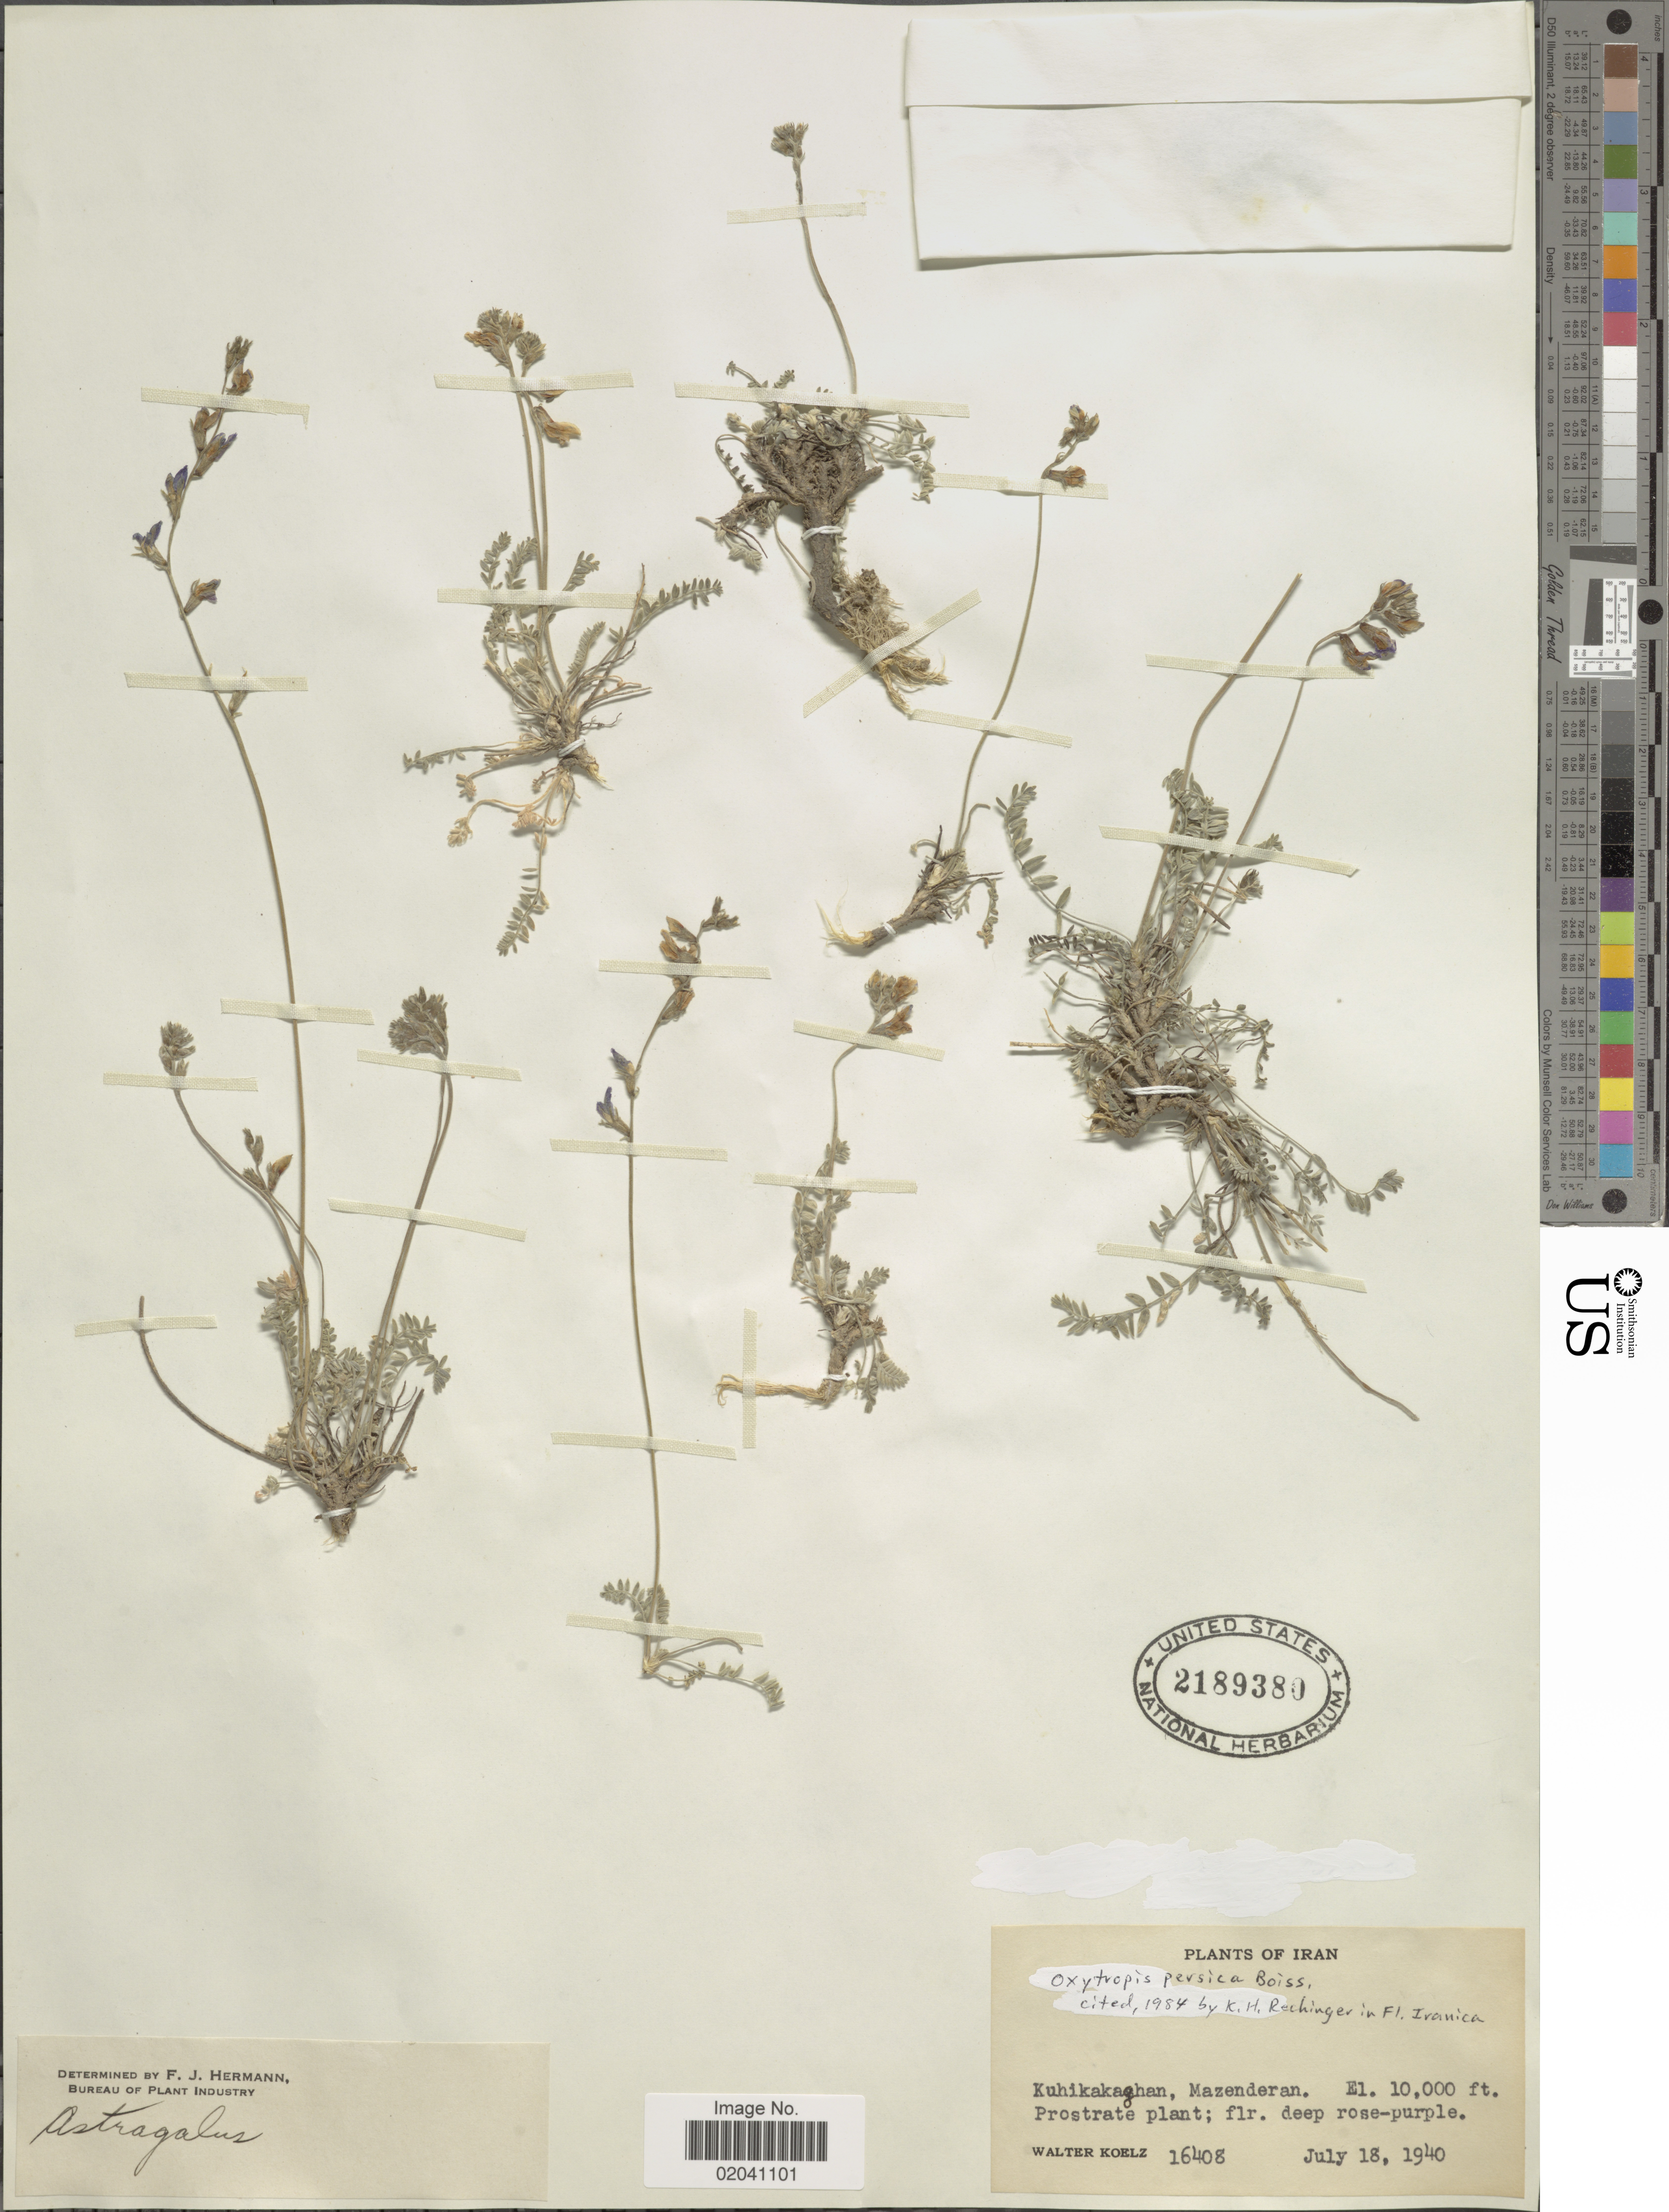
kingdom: Plantae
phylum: Tracheophyta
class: Magnoliopsida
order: Fabales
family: Fabaceae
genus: Oxytropis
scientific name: Oxytropis persica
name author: Boiss.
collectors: W. N. Koelz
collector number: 16408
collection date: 1940-07-18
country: Iran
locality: Kuhikakaghan, Mazenderan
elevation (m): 3048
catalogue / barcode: US 2189380